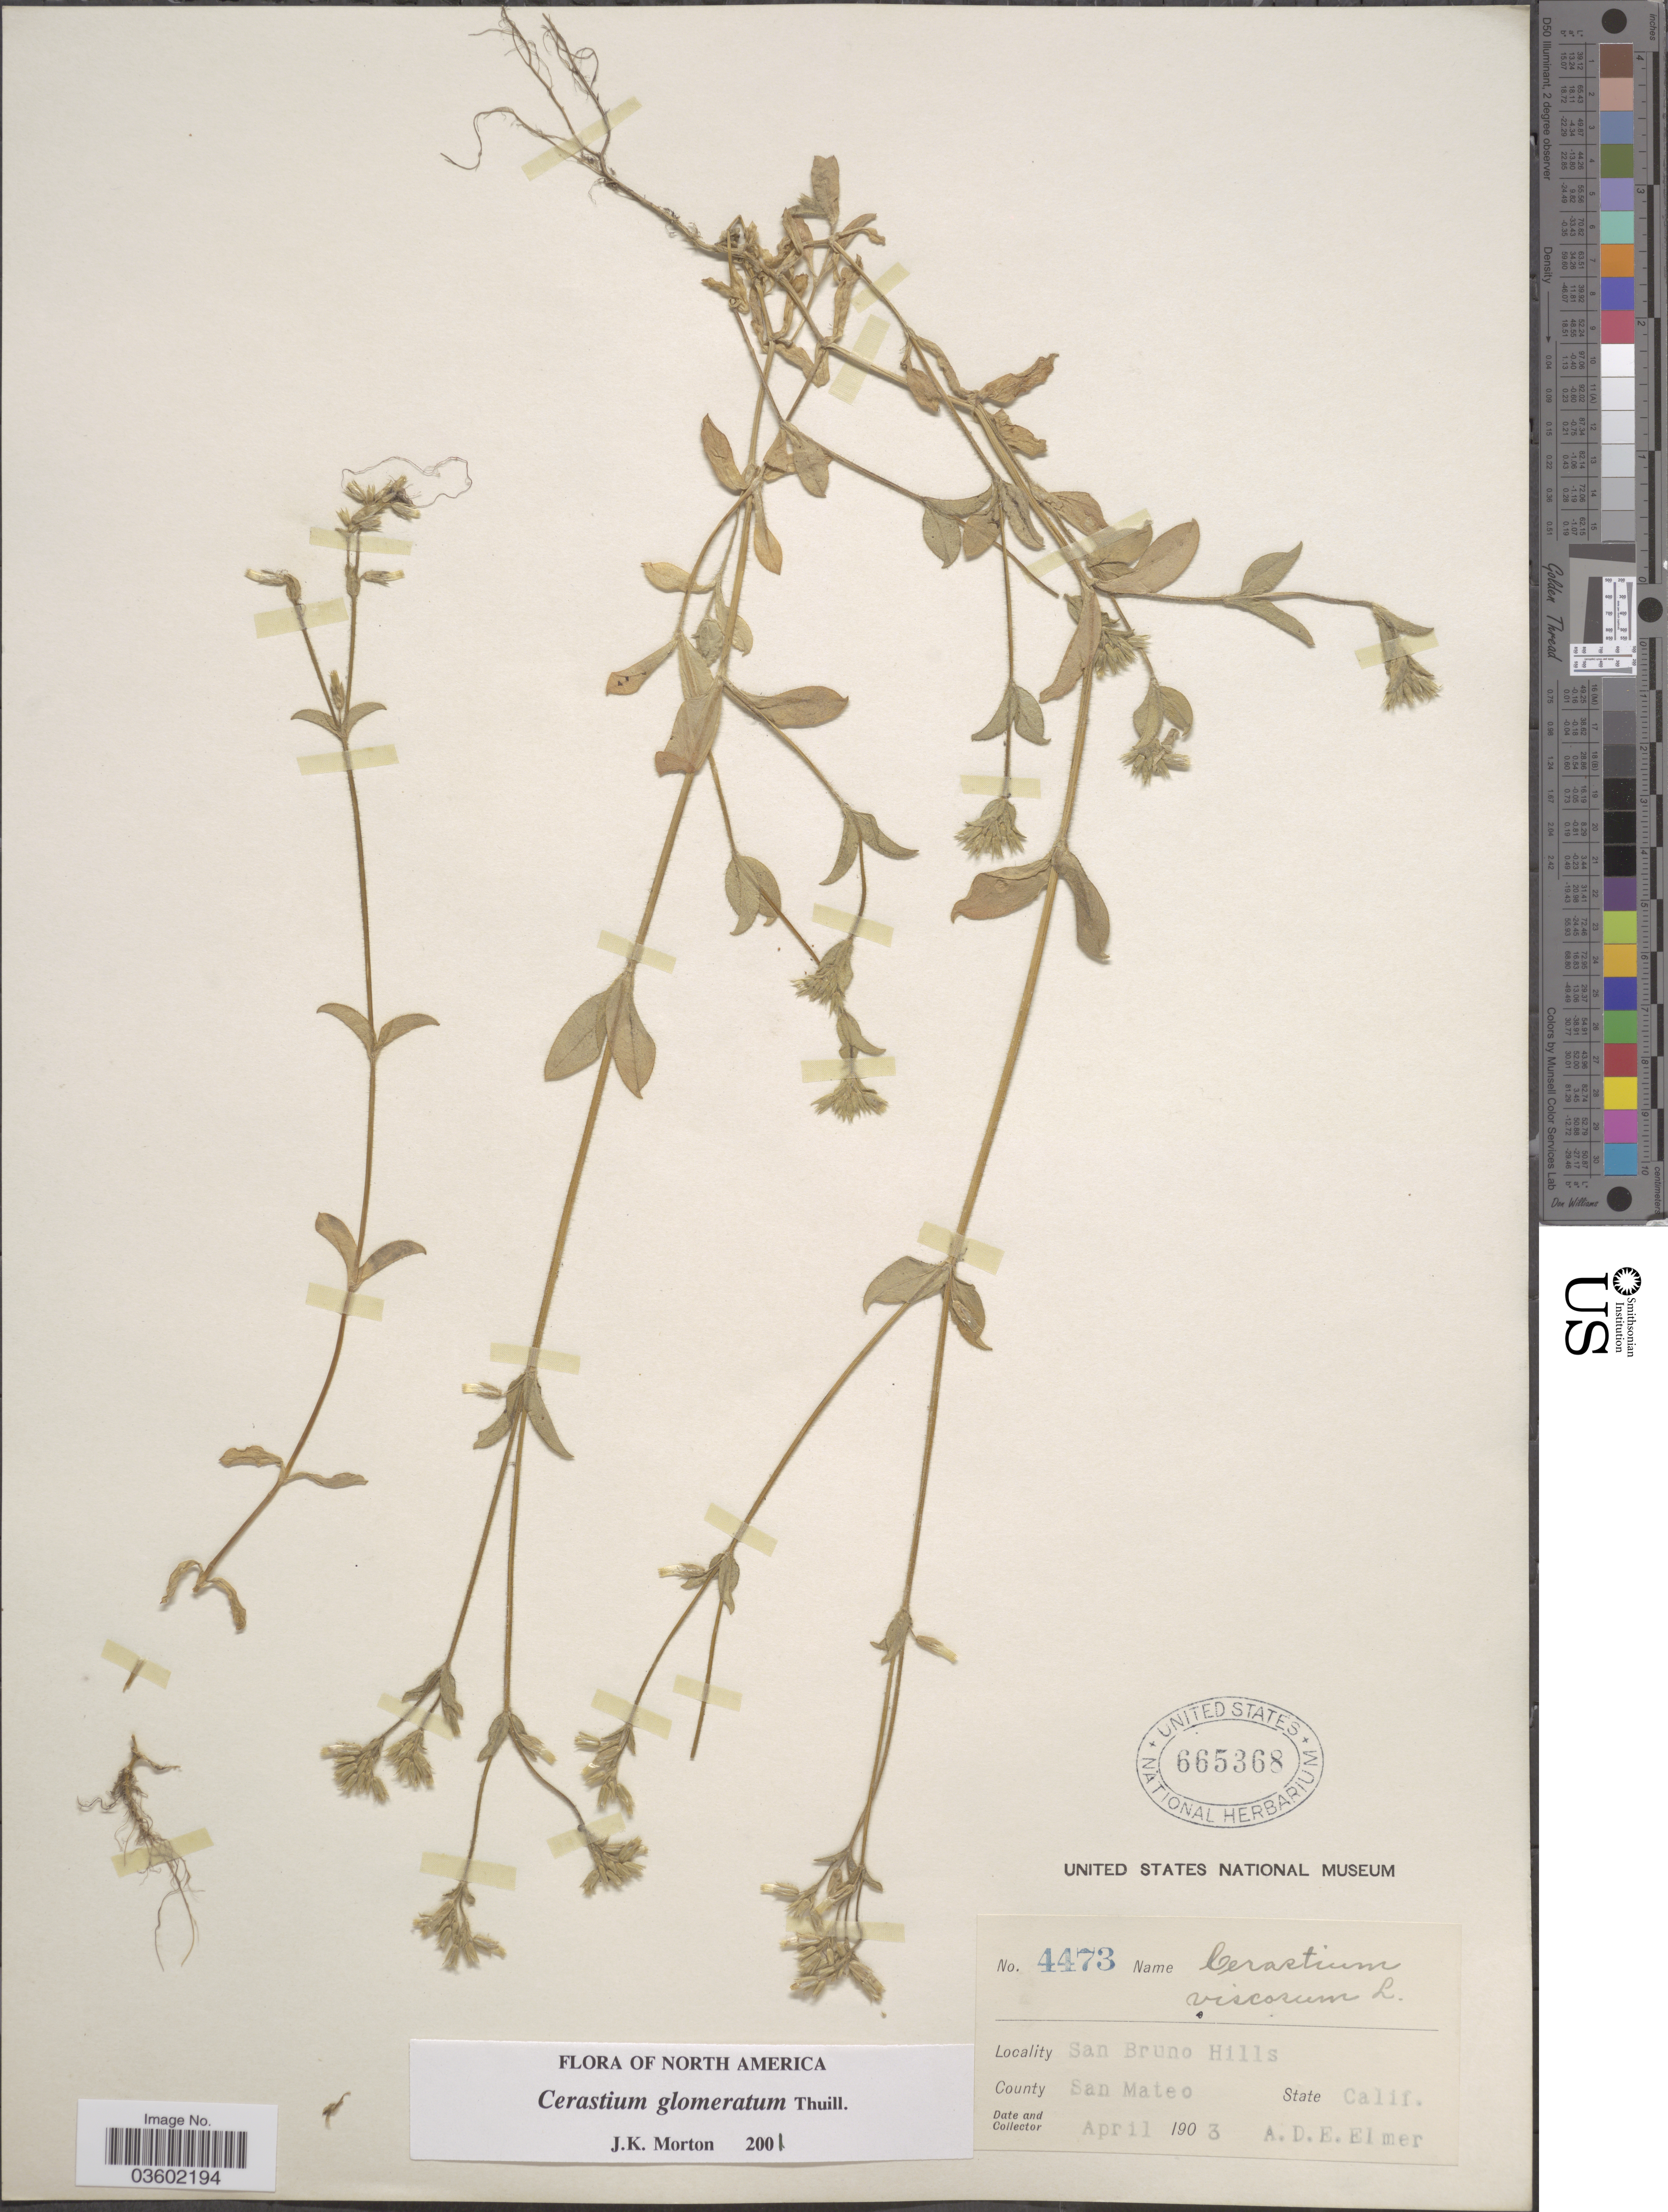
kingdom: Plantae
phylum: Tracheophyta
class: Magnoliopsida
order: Caryophyllales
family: Caryophyllaceae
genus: Cerastium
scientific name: Cerastium viscosum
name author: L.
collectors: A. D. E. Elmer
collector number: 4473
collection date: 1903-04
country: United States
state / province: California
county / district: San Mateo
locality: San Bruno Hills. County San Mateo.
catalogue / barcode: US 665368